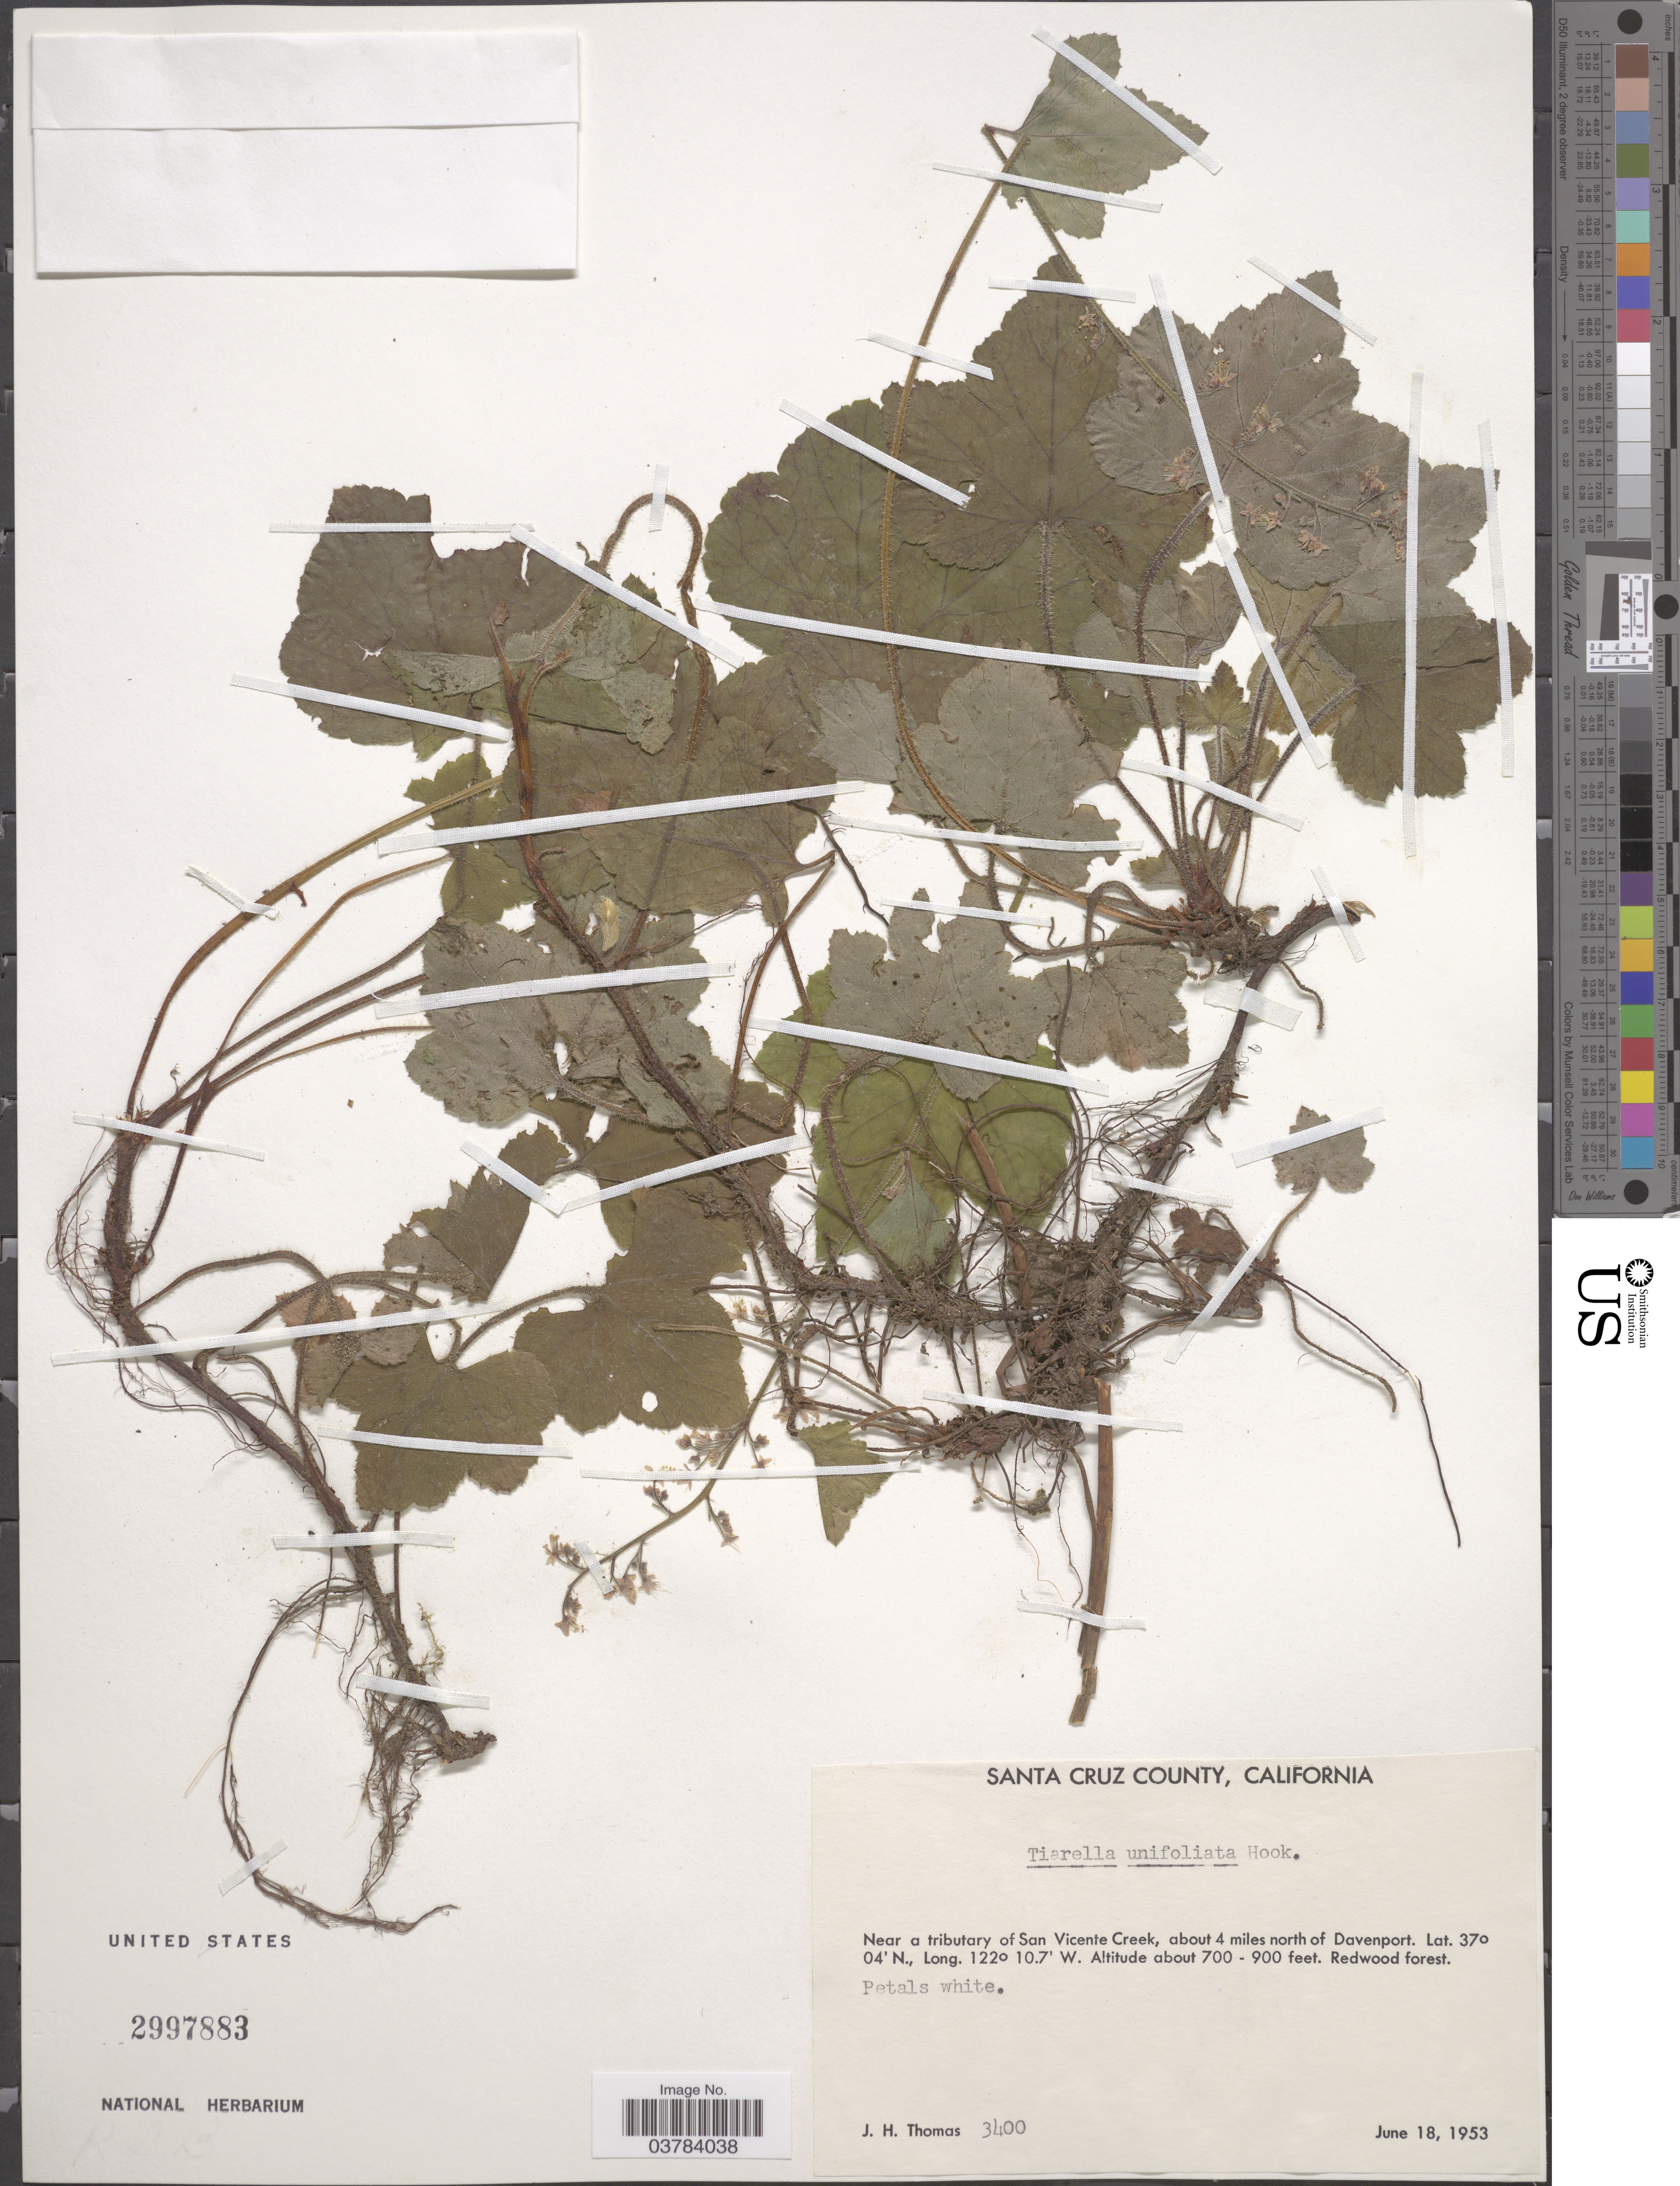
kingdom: Plantae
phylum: Tracheophyta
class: Magnoliopsida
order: Saxifragales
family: Saxifragaceae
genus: Tiarella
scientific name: Tiarella unifoliata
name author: Hook.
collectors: J. H. Thomas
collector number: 3400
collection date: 1953-06-18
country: United States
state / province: California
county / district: Santa Cruz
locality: Santa Cruz County. Near a tributary of San Vicente Creek, about 4 miles north of Davenport.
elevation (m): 213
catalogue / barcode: US 2997883